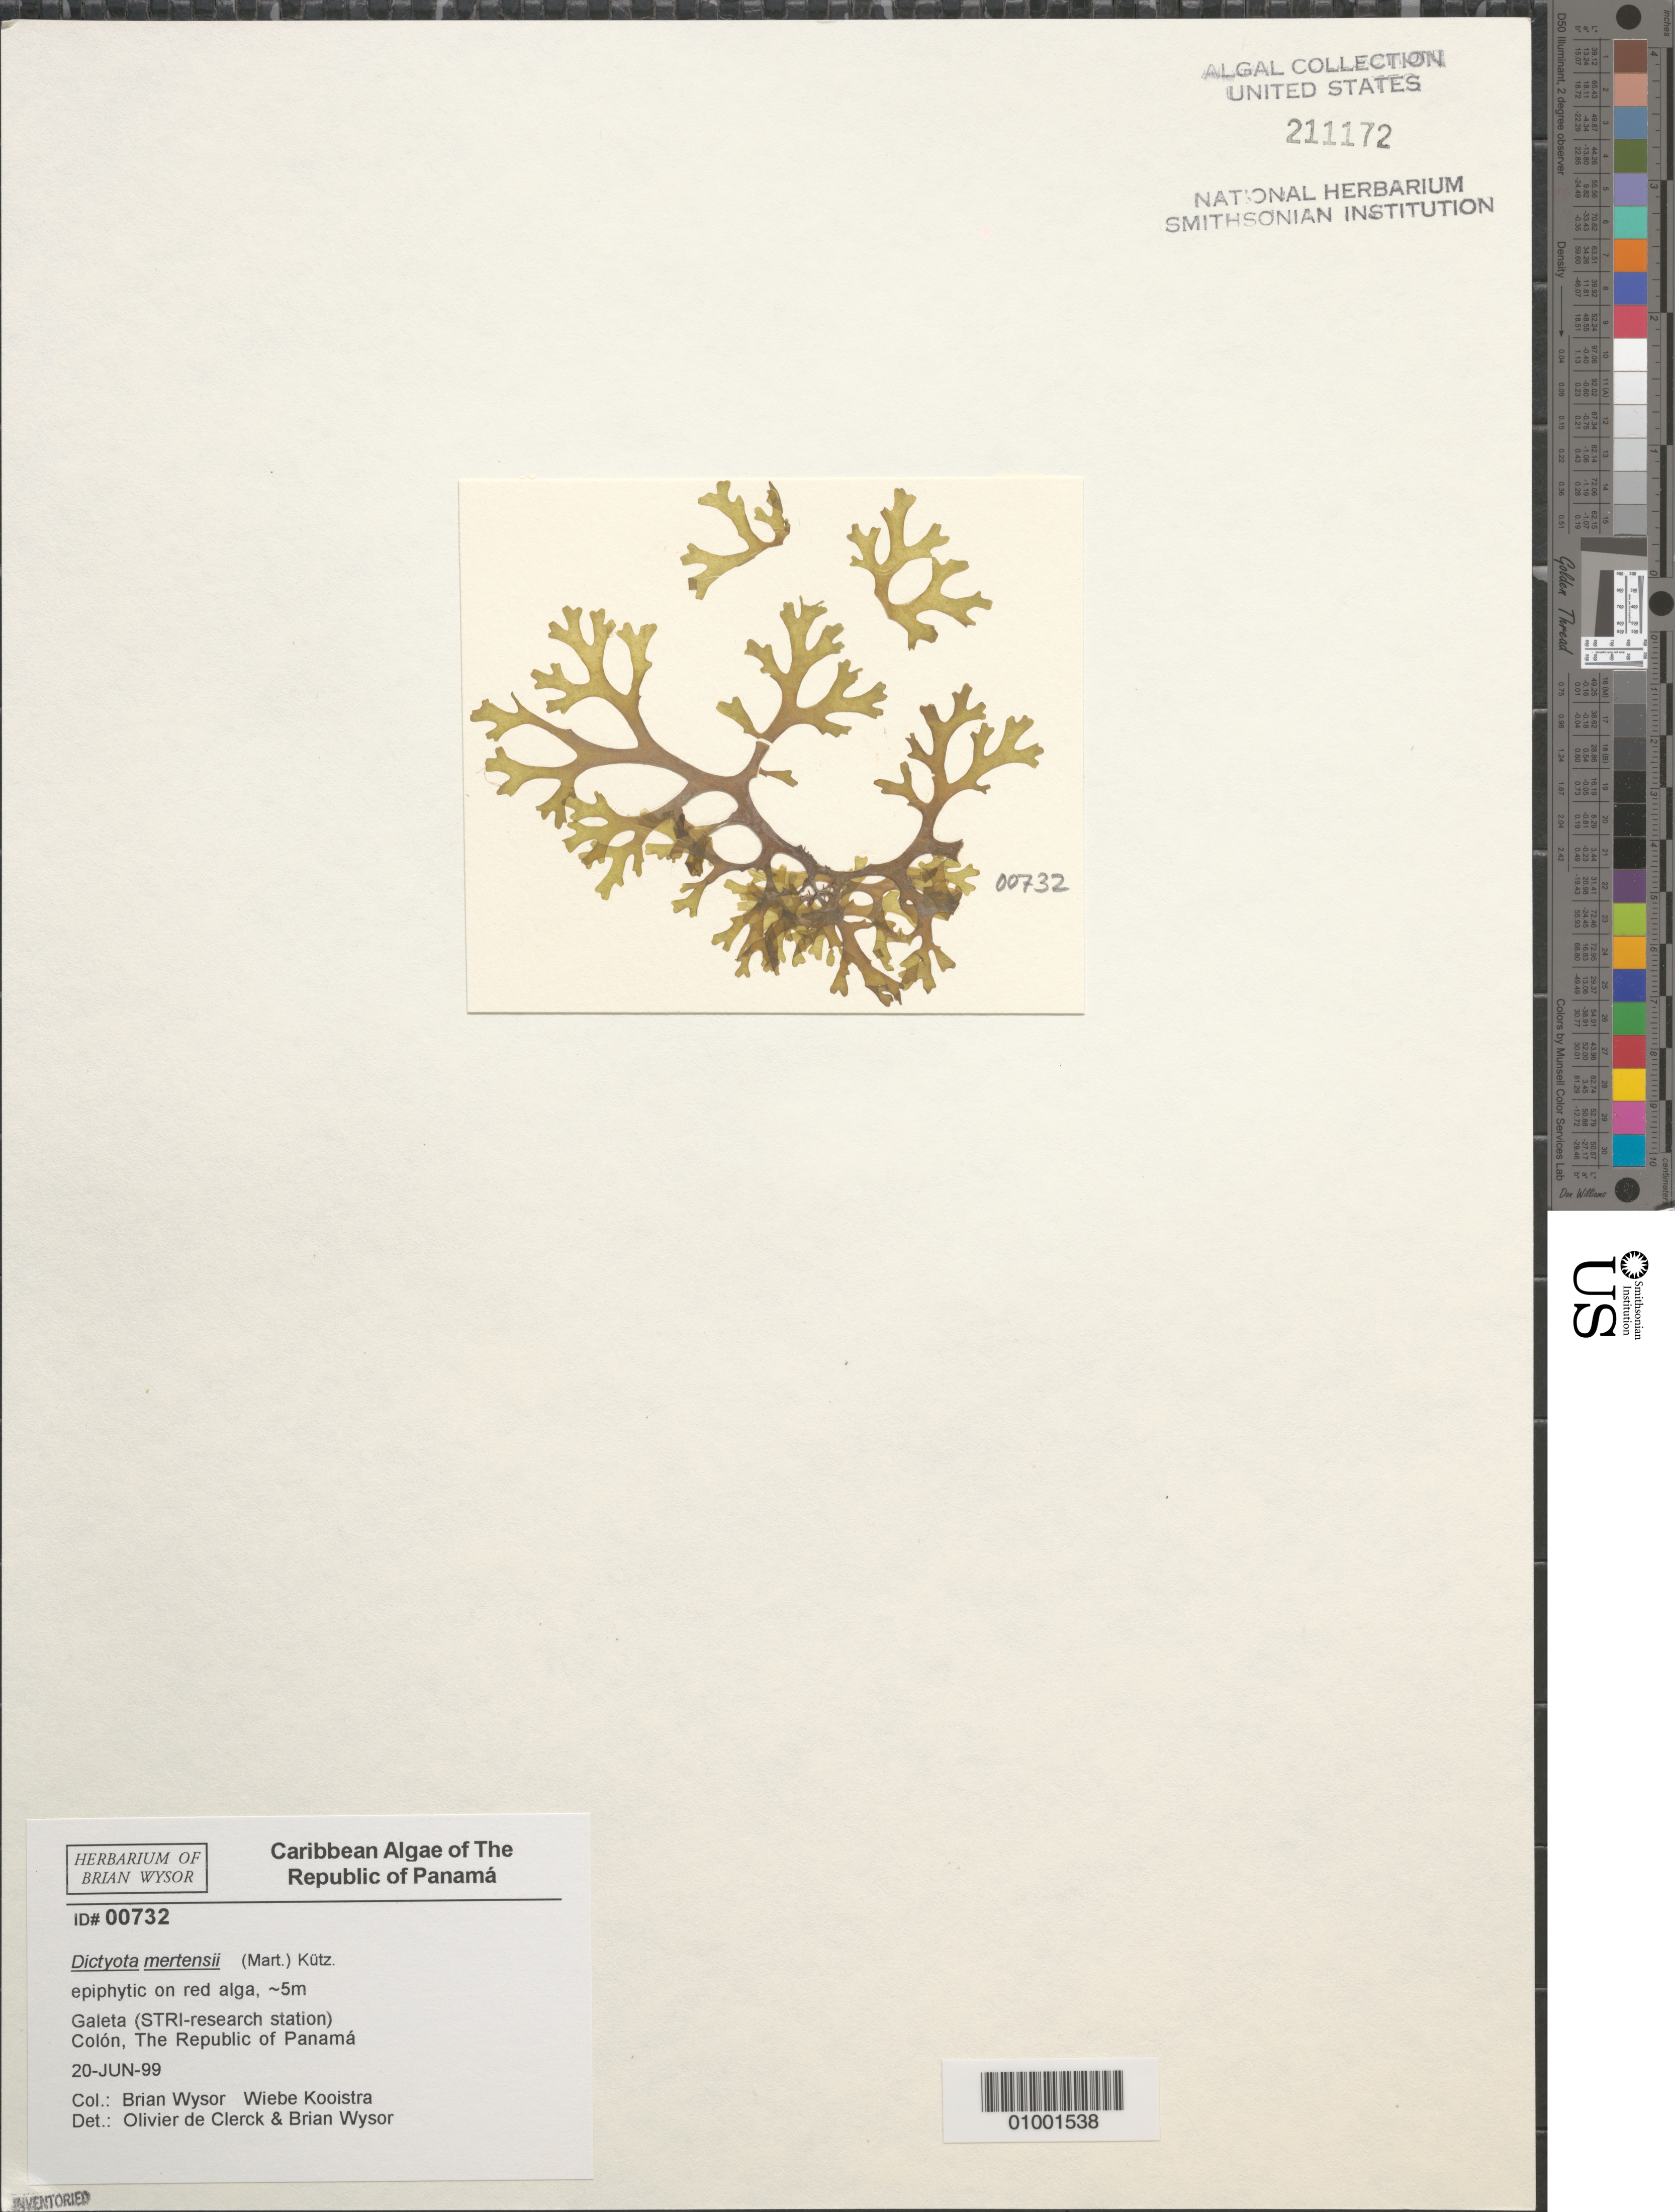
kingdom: Chromista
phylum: Ochrophyta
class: Phaeophyceae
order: Dictyotales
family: Dictyotaceae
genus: Dictyota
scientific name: Dictyota mertensii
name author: (C. Mart.) Kütz.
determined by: de Clerck, O.; Wysor, B.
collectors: B. Wysor & W. Kooistra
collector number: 00732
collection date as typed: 20 Jun 1999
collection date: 1999-06-20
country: Panama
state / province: Colón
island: Galeta Island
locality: STRI (Smithsonian Tropical Research Institute) research station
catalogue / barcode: US 211172